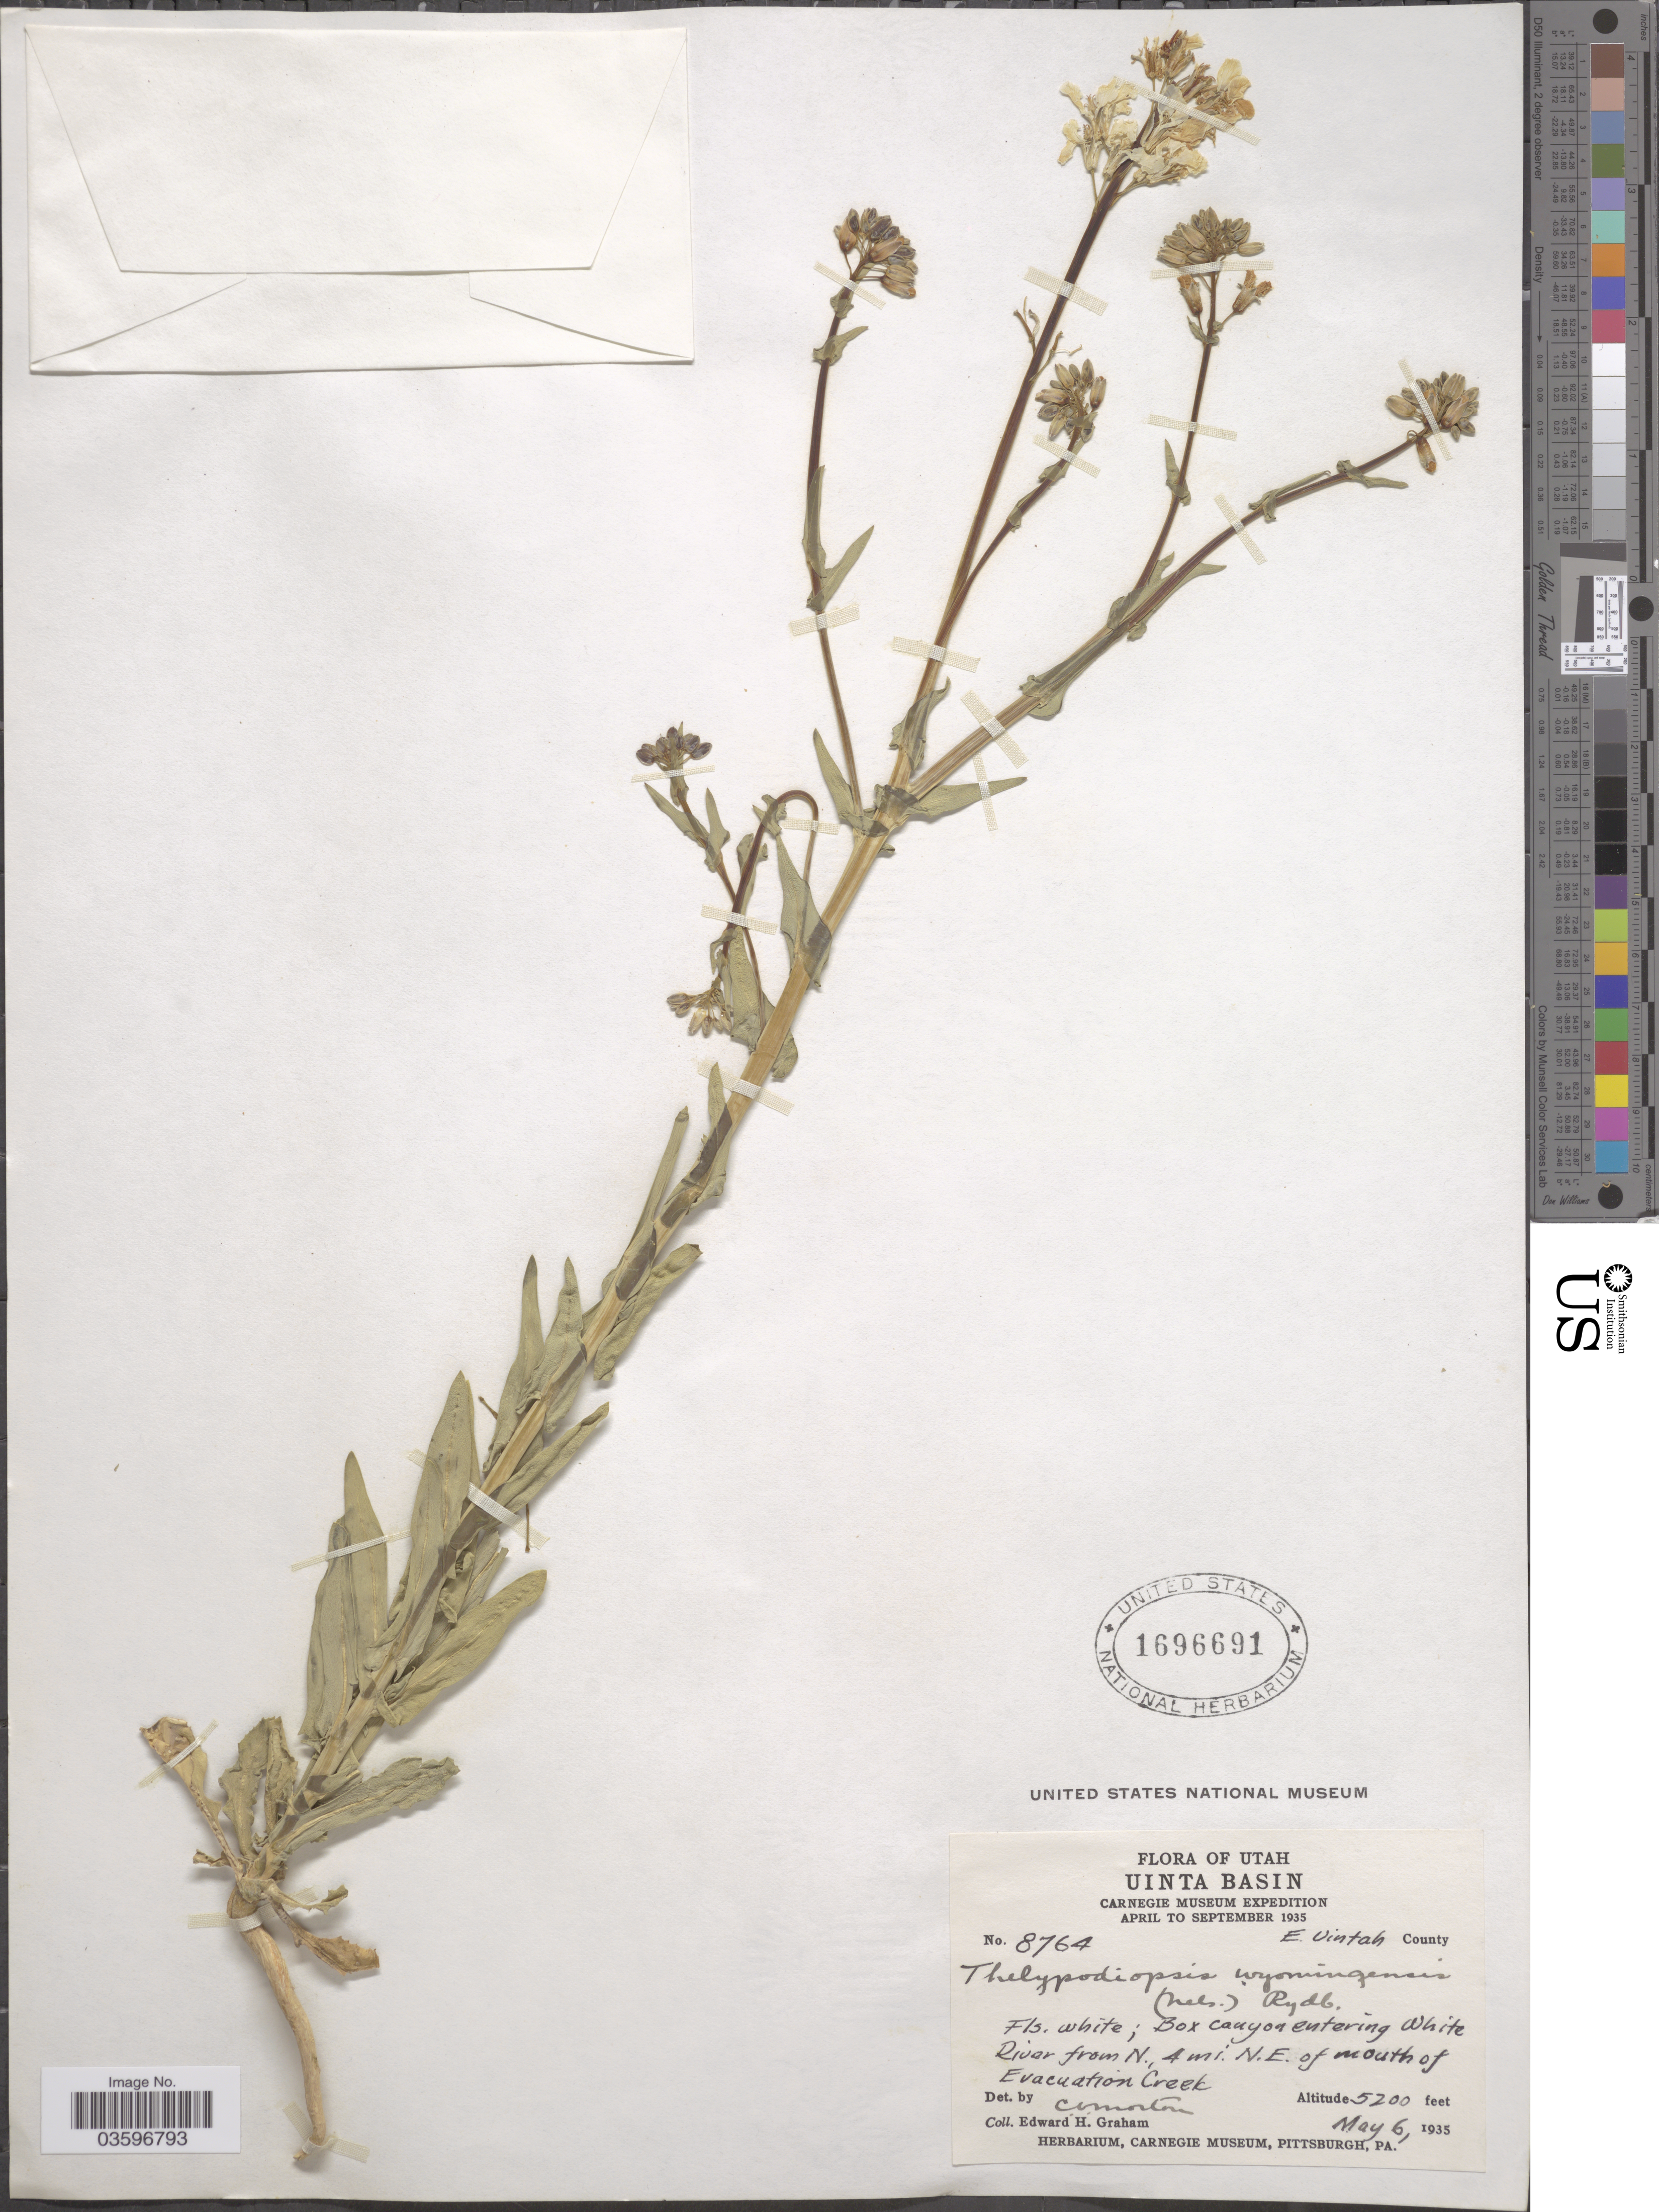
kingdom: Plantae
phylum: Tracheophyta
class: Magnoliopsida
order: Brassicales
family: Brassicaceae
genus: Thelypodiopsis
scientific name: Thelypodiopsis elegans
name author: (M.E. Jones) Rydb.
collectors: E. H. Graham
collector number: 8764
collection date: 1935-05-06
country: United States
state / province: Utah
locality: Uinta Basin. E. Uintah County. Box Canyon entering White River from N., 4 mi. N. E. of mouth of Evacuation Creek.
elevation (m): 1585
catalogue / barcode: US 1696691